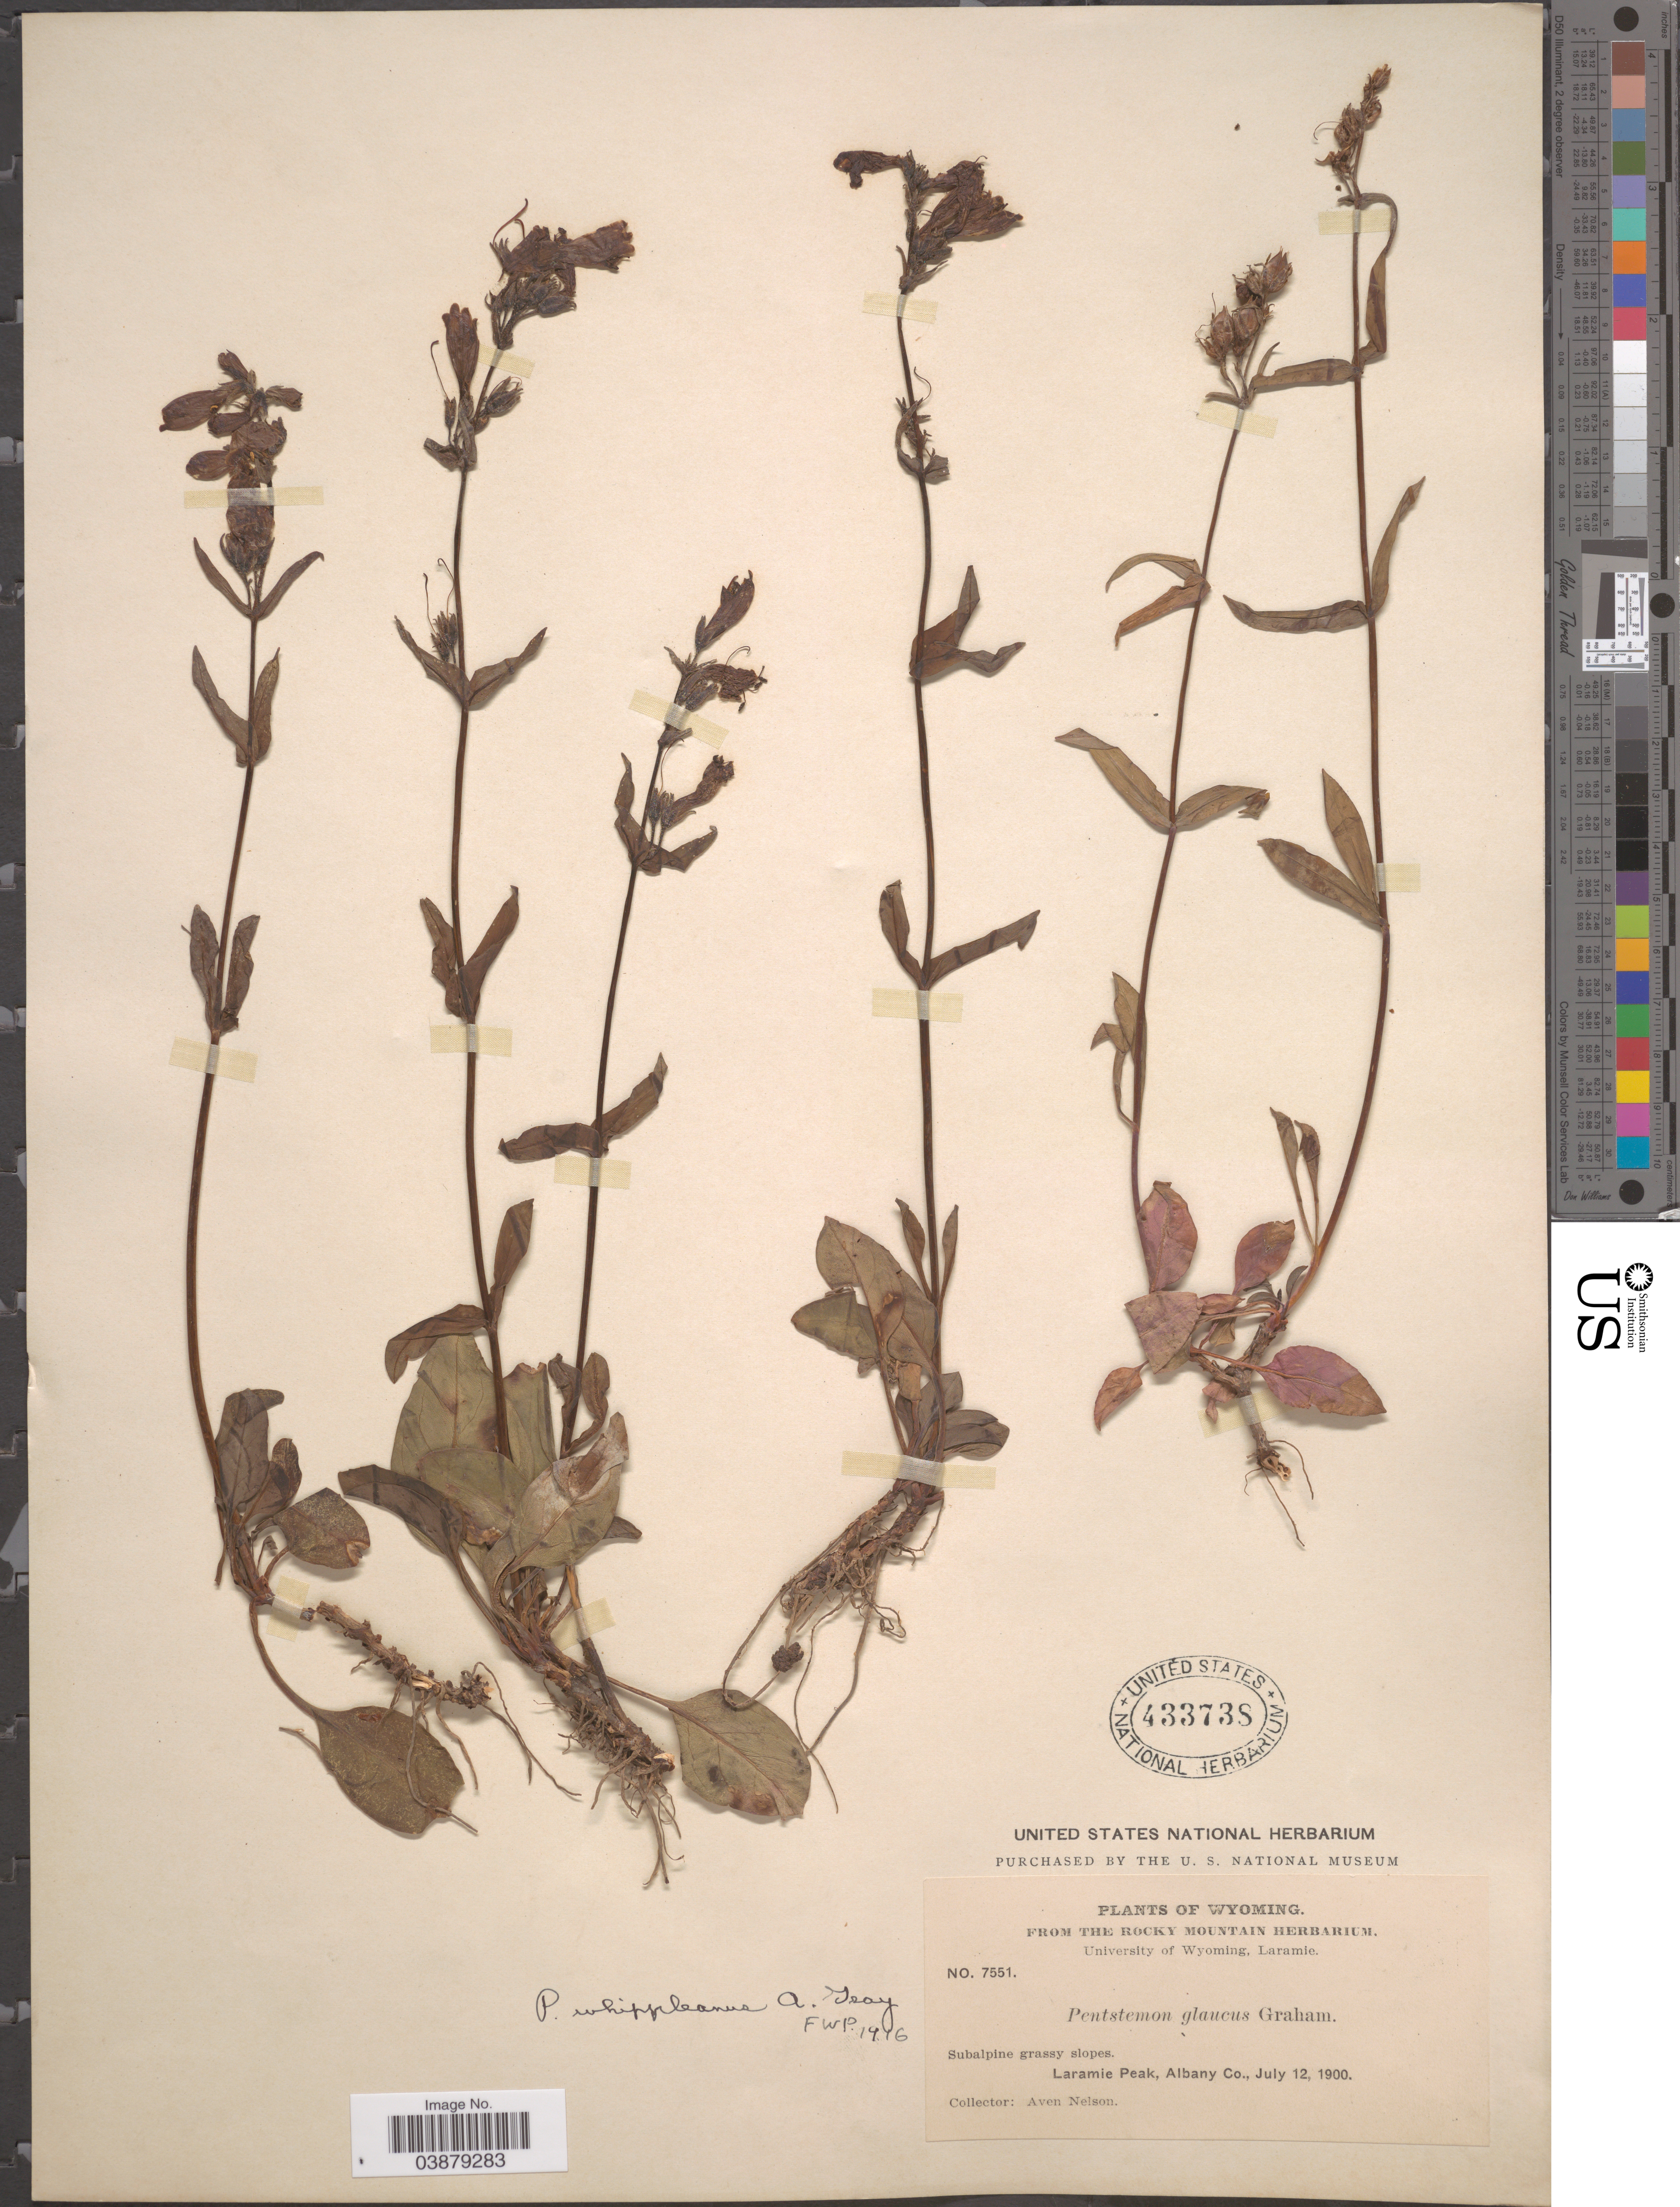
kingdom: Plantae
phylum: Tracheophyta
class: Magnoliopsida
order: Lamiales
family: Plantaginaceae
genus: Penstemon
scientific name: Penstemon whippleanus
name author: A. Gray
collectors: A. Nelson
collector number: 7551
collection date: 1900-07-12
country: United States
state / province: Wyoming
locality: Laramie Peak, Albany Co.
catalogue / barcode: US 433738